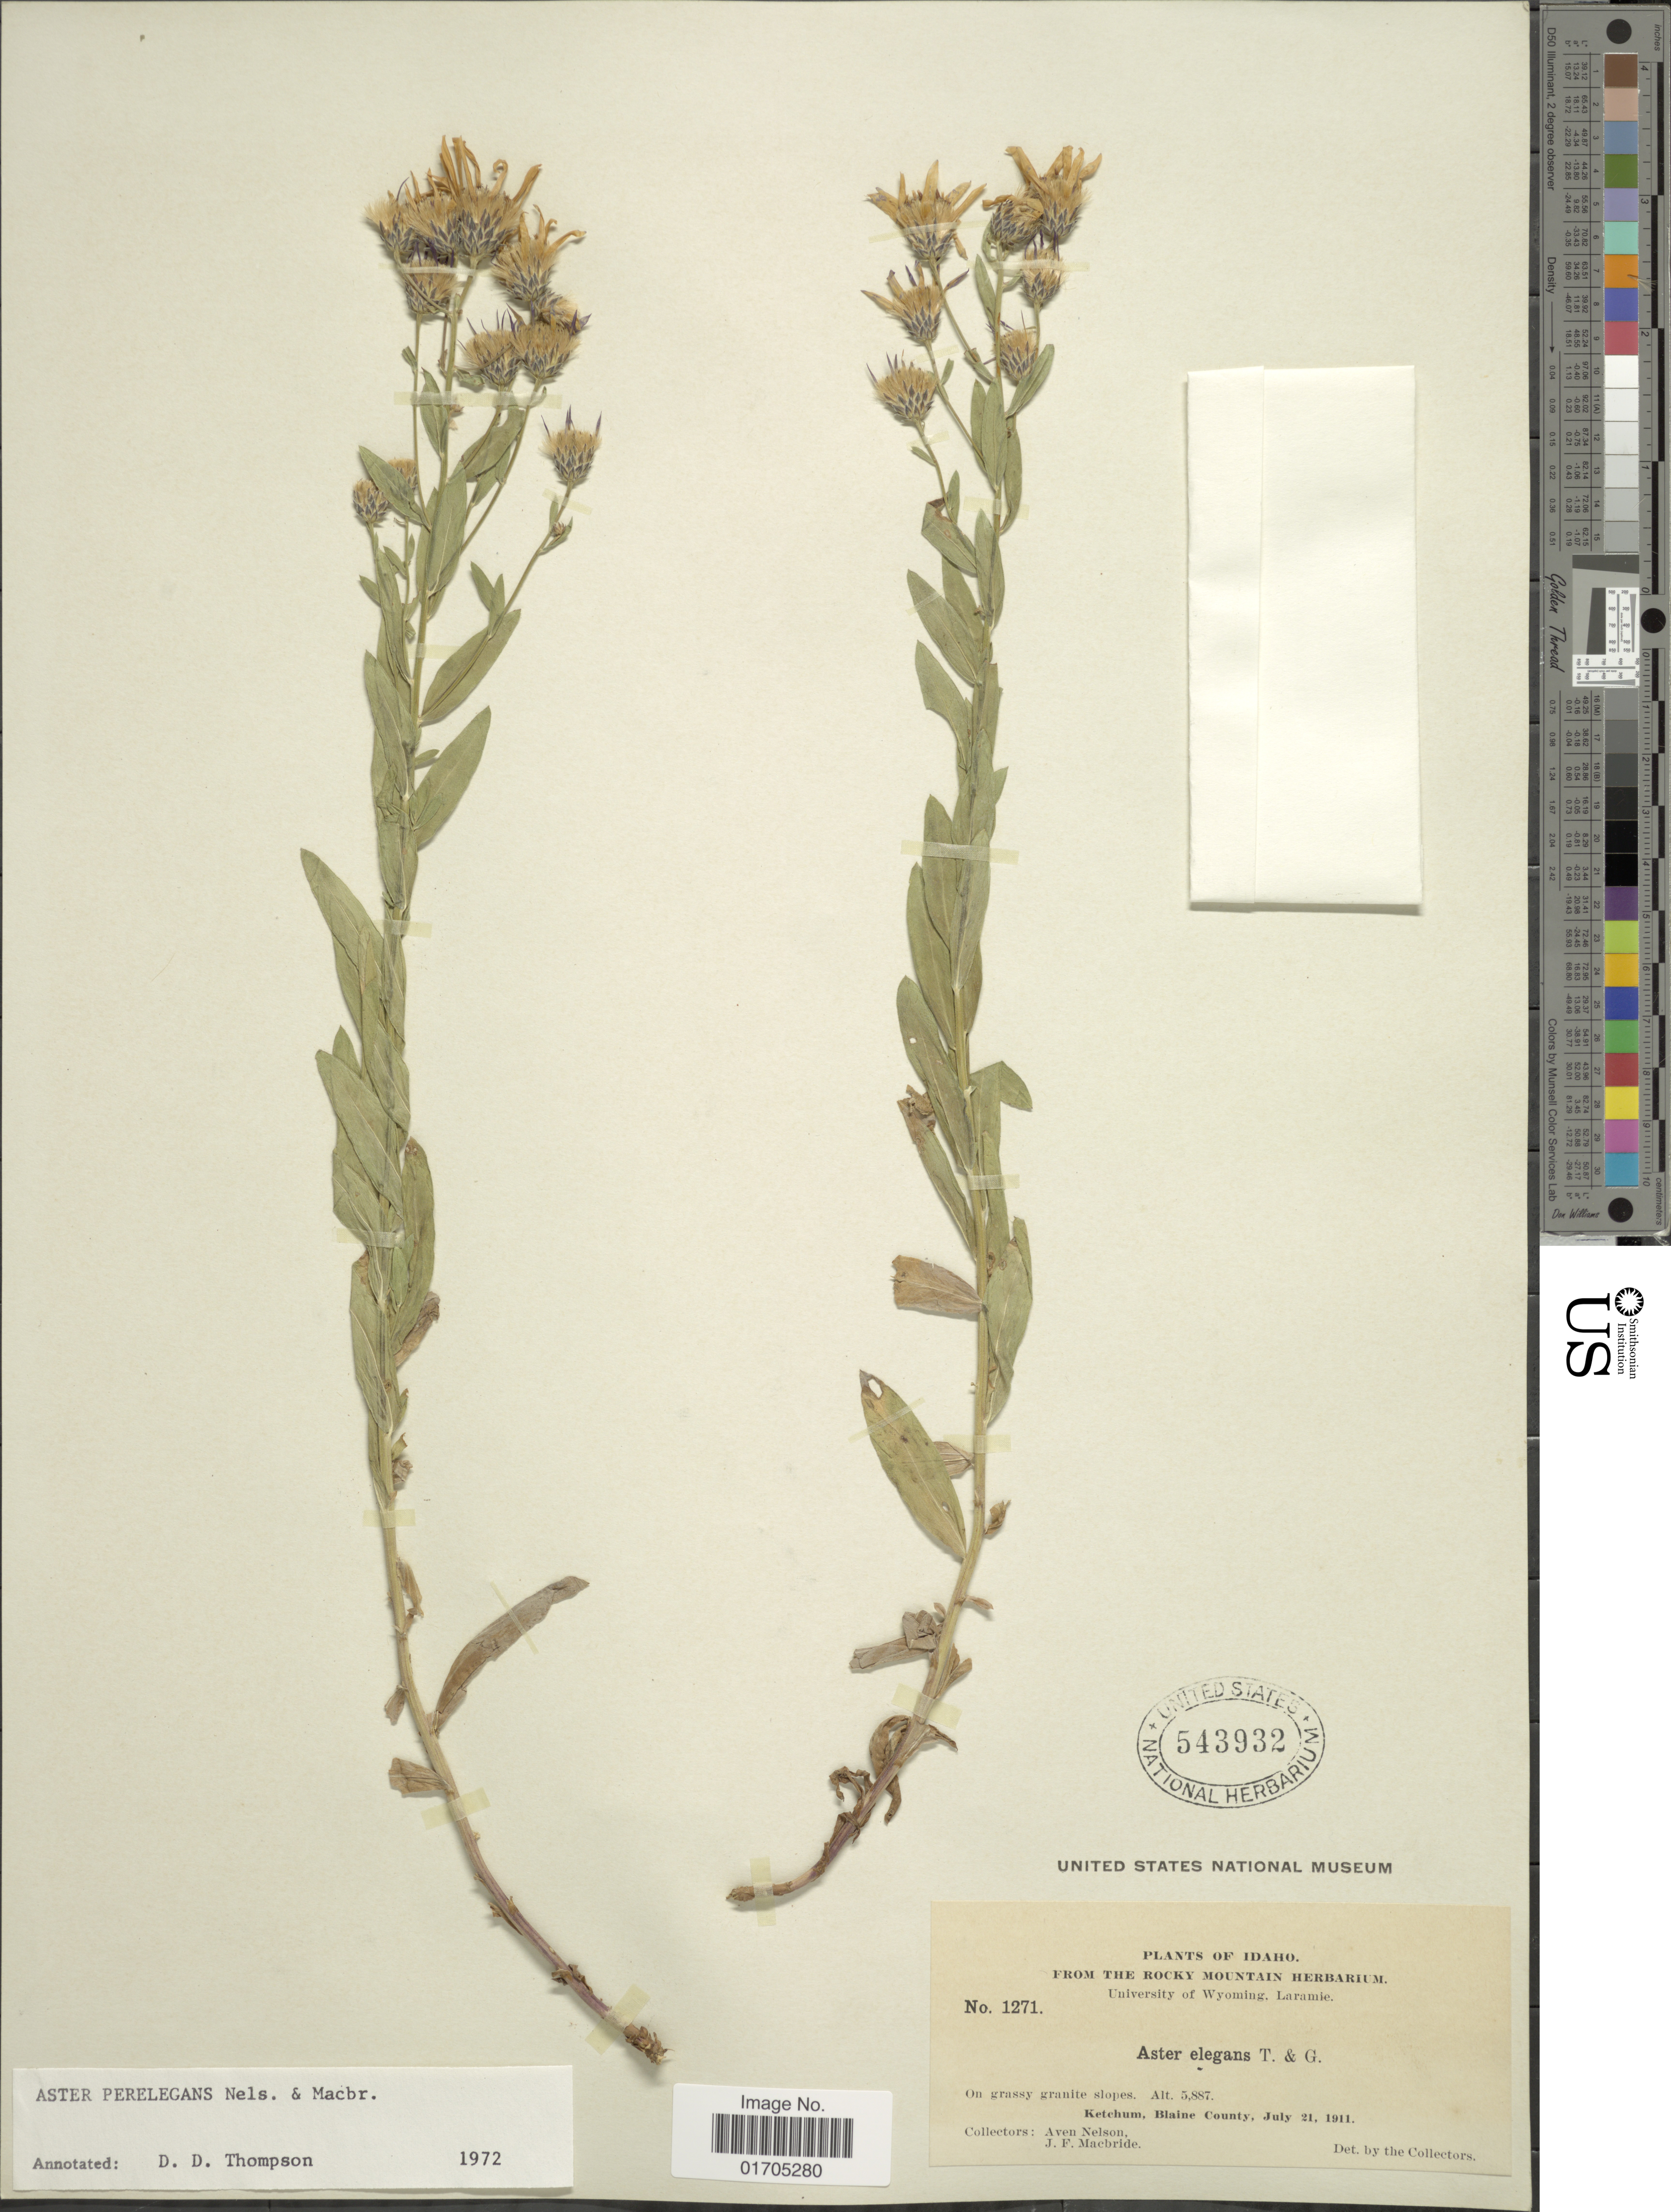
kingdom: Plantae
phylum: Tracheophyta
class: Magnoliopsida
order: Asterales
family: Asteraceae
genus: Eucephalus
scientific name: Eucephalus elegans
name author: Nutt.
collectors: A. Nelson & J. F. Macbride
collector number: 1271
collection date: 1911-07-21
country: United States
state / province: Idaho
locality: On grassy granite slopes, Ketehum, Blaine County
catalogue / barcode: US 543932